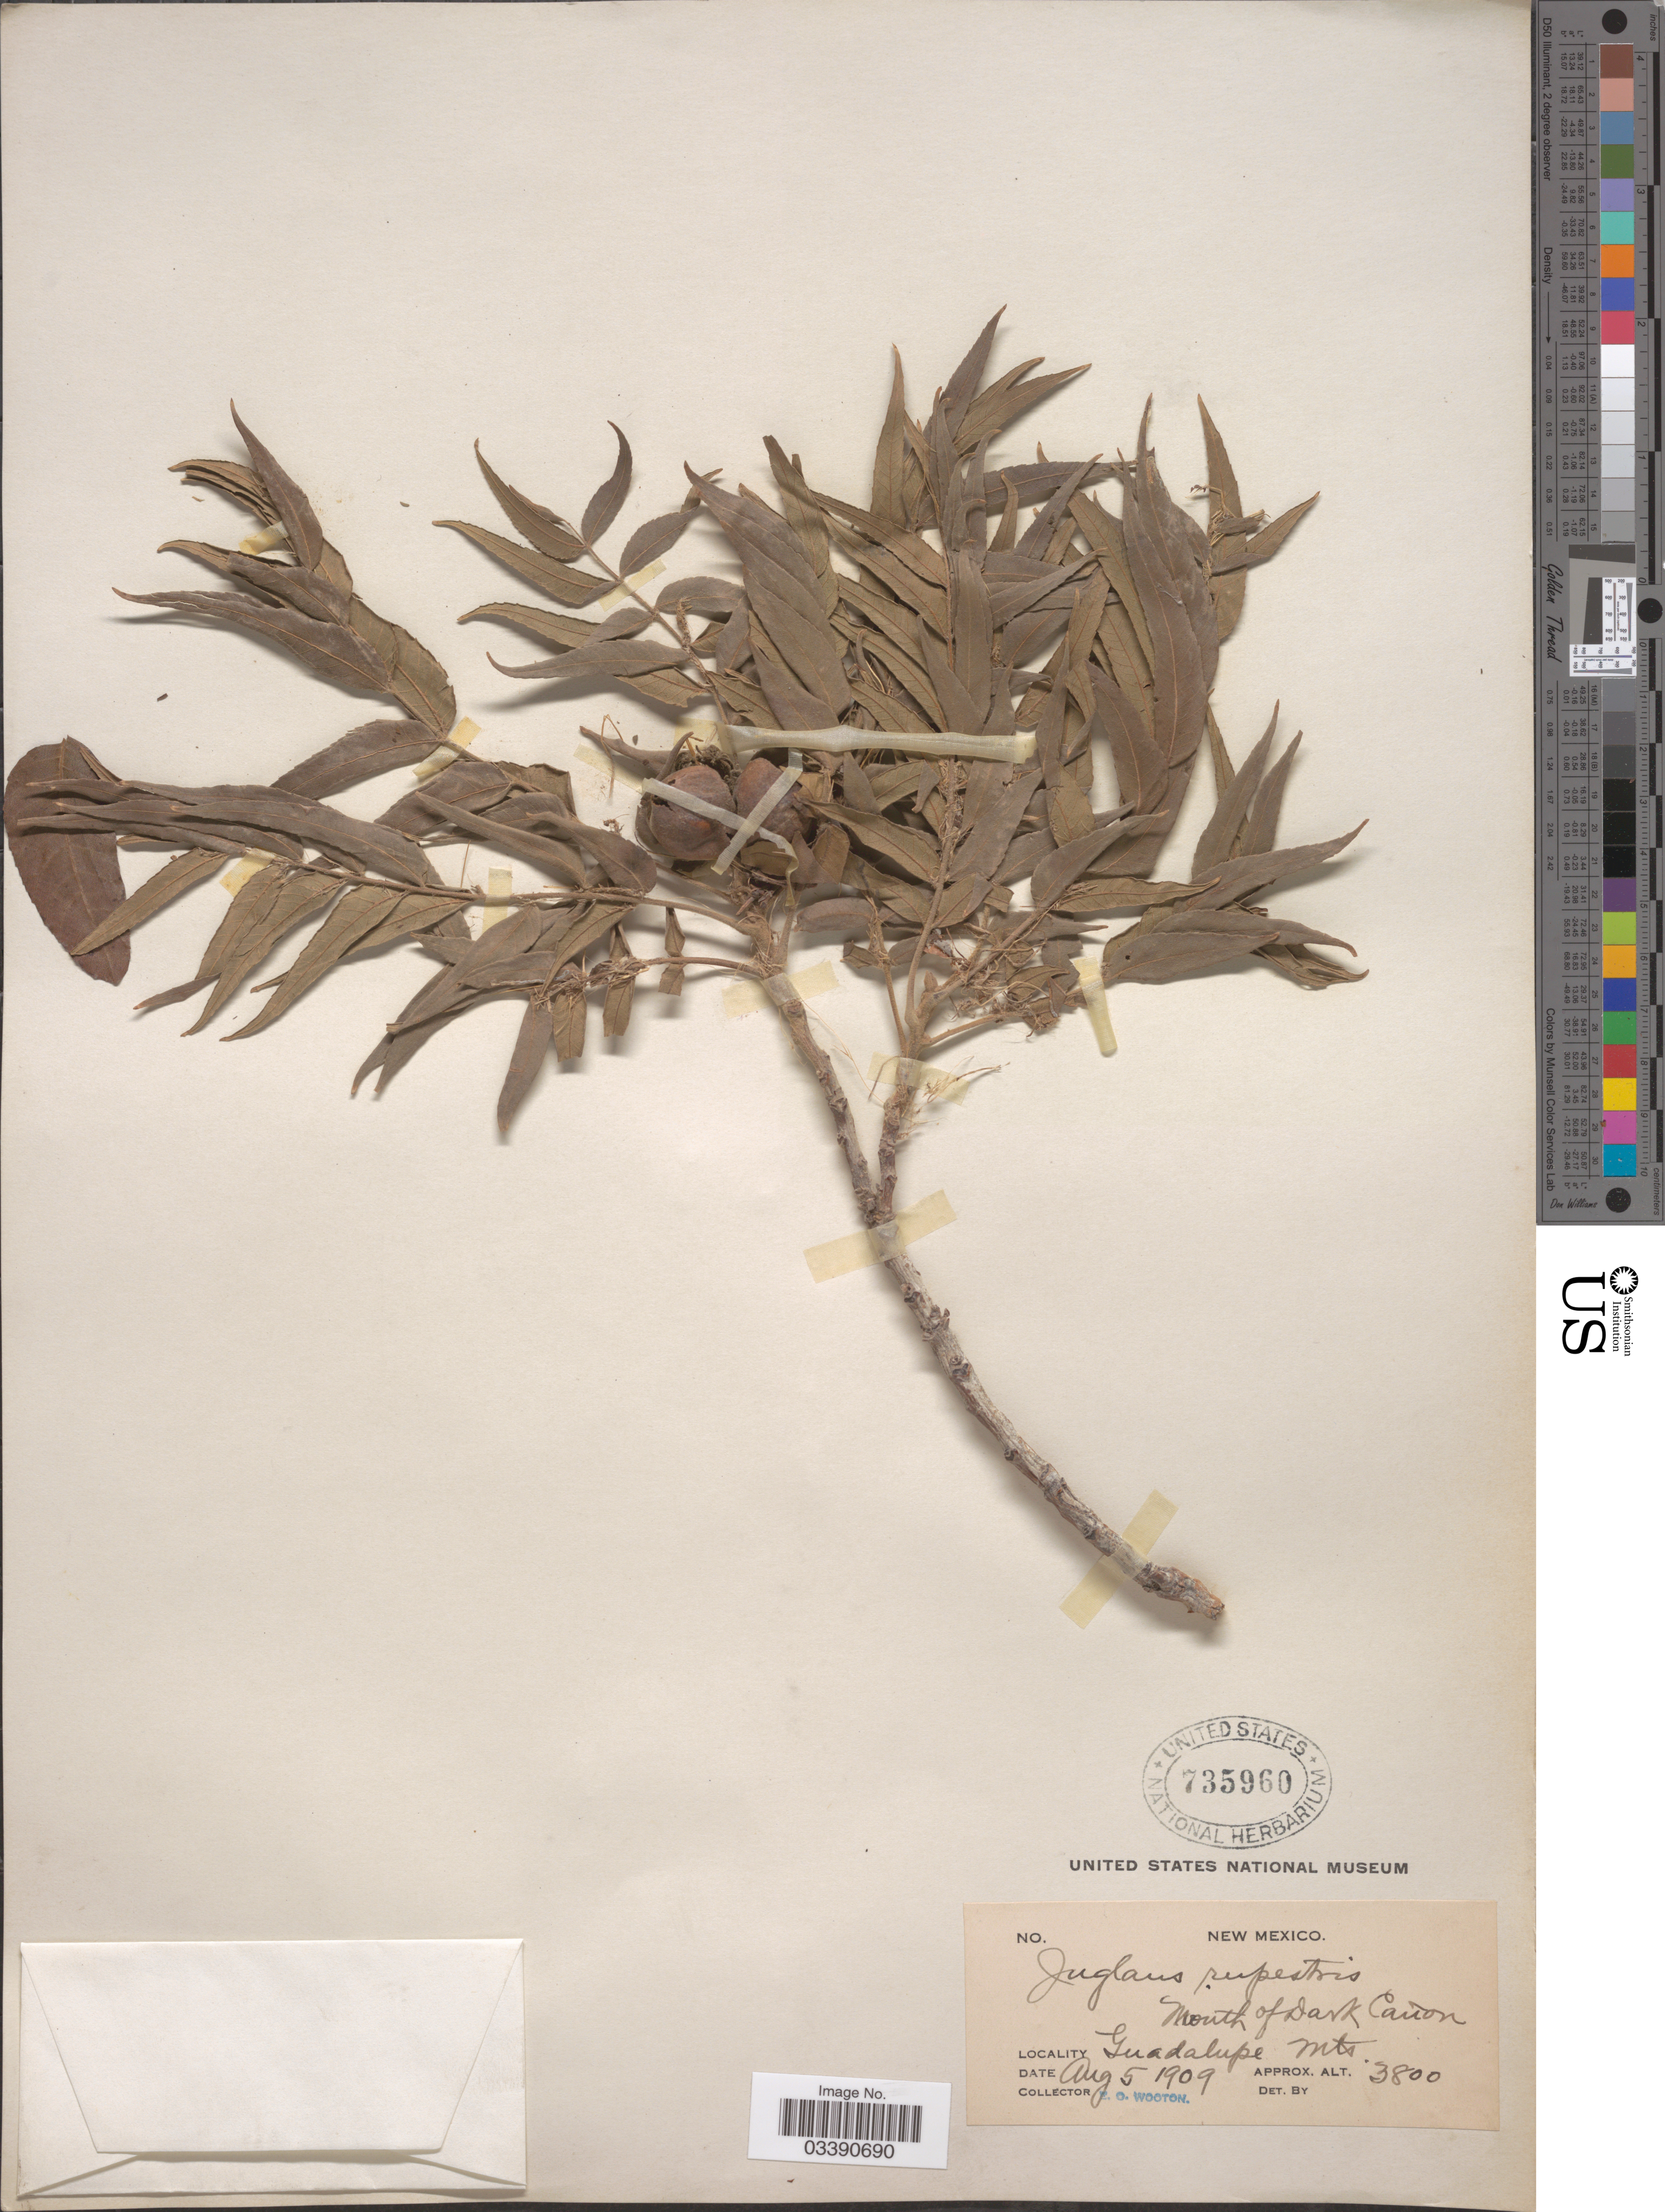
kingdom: Plantae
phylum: Tracheophyta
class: Magnoliopsida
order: Fagales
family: Juglandaceae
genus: Juglans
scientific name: Juglans microcarpa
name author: Berland. in Berland. & Chovell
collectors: E. O. Wooton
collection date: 1909-08-05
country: United States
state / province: New Mexico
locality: Mouth of Dark Cañon. Guadalupe Mts.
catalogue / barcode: US 735960